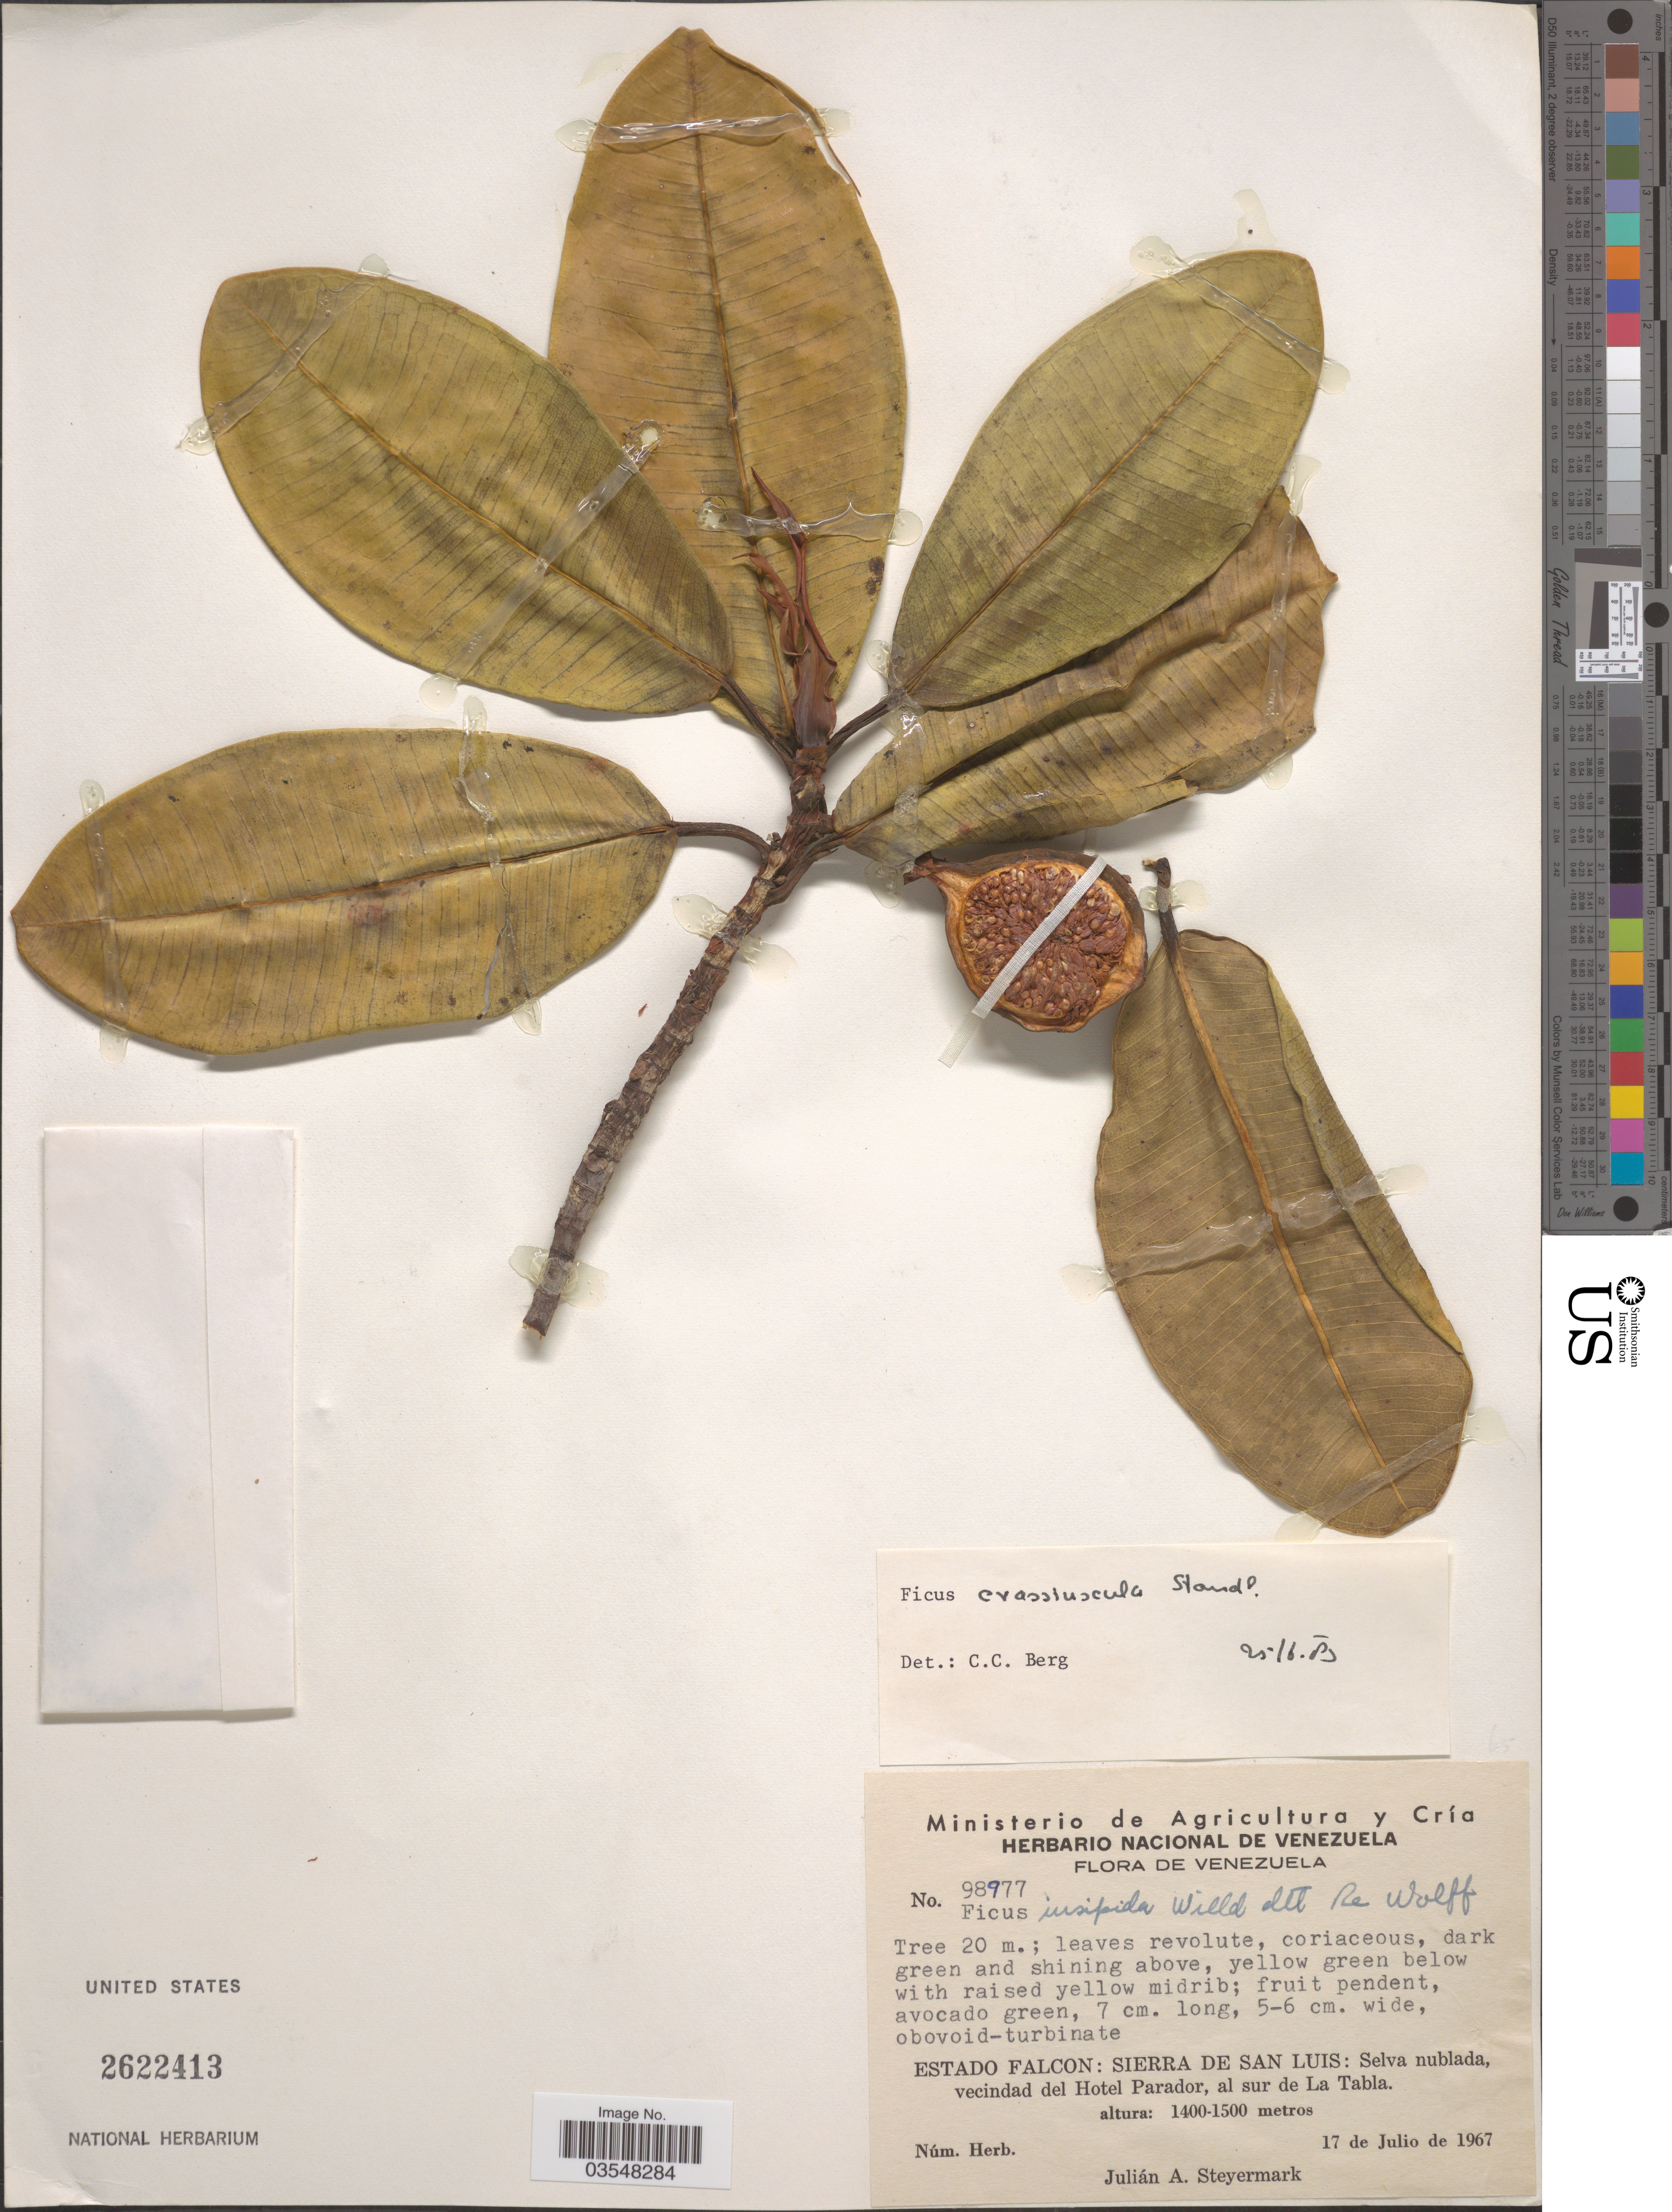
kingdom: Plantae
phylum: Tracheophyta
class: Magnoliopsida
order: Rosales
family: Moraceae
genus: Ficus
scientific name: Ficus crassiuscula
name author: Warb. ex Standl.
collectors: J. Steyermark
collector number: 98977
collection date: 1967-07-17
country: Venezuela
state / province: Falcon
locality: Estado Falcon: Sierra de San Luis: Selva nublada, vecindad del Hotel Parador, al sur de La Tabla.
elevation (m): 1400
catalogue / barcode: US 2622413